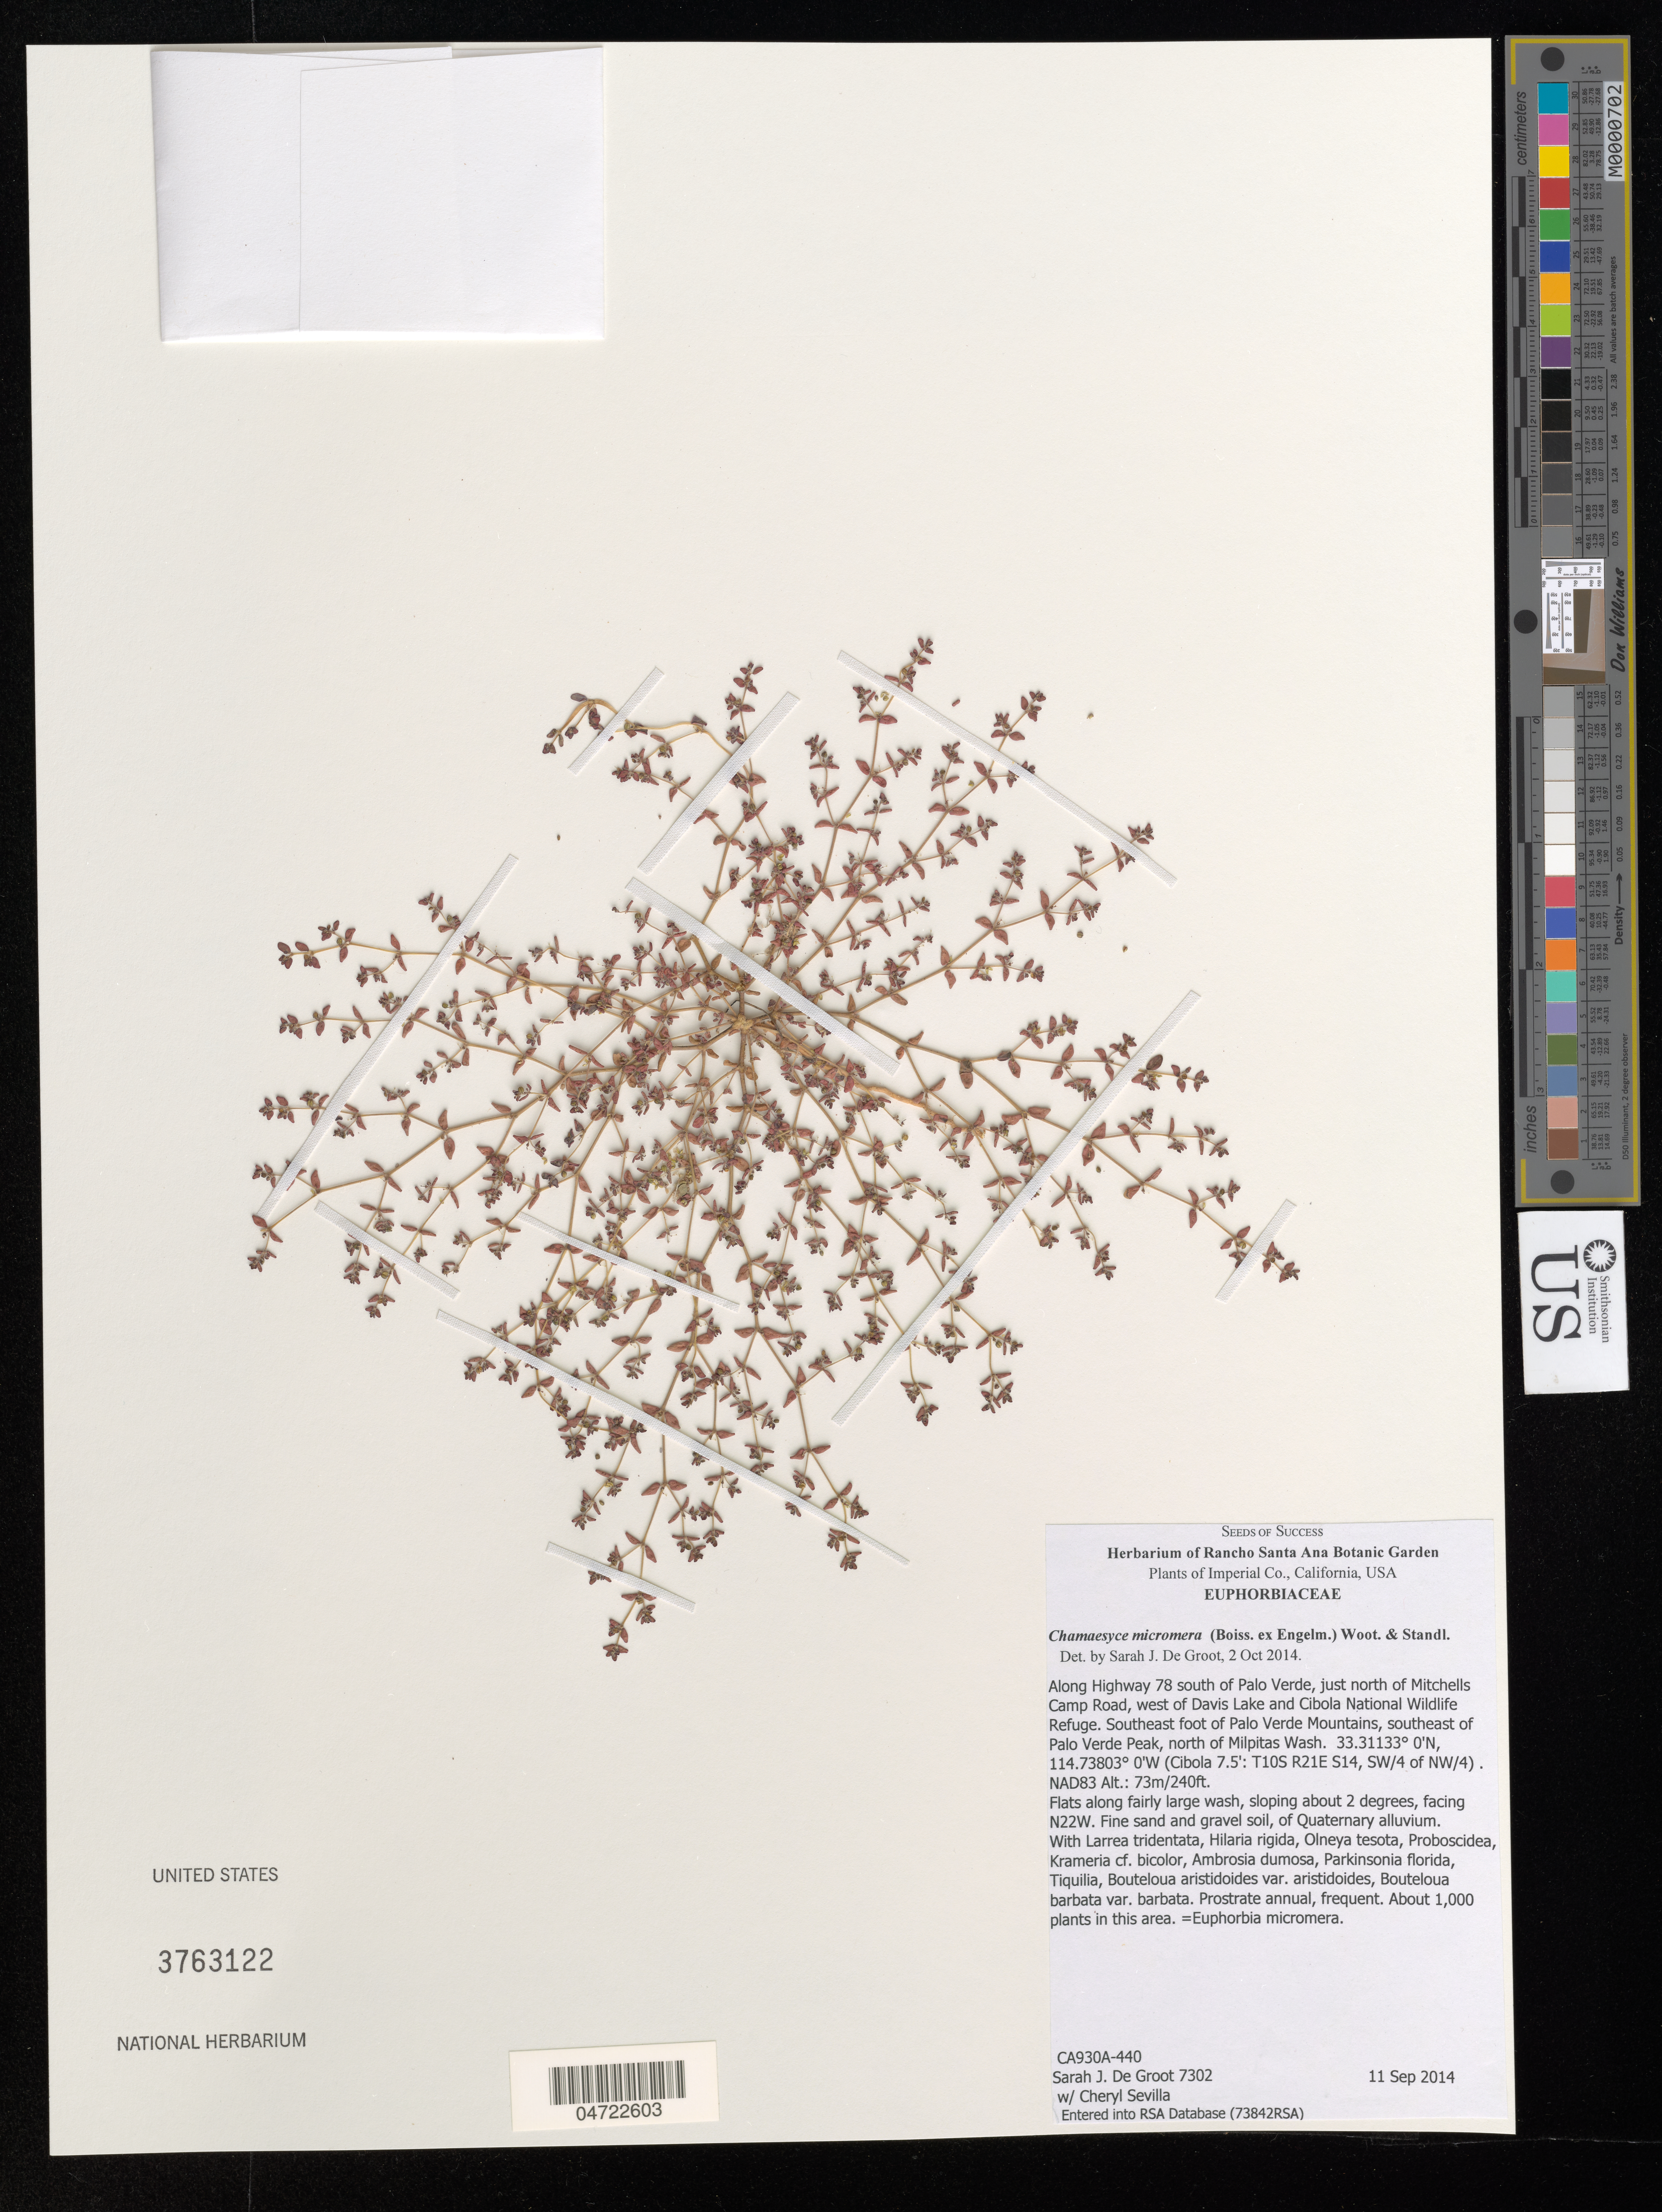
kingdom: Plantae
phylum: Tracheophyta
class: Magnoliopsida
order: Malpighiales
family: Euphorbiaceae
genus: Chamaesyce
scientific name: Chamaesyce micromera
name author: (Boiss. ex Engelm.) Wooton & Standl.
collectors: S. De Groot & C. Sevilla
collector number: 7302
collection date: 2014-09-11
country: United States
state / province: California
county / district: Imperial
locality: Imperial Co. Along Highway 78 south of Palo Verde, just north of Mitchells Camp Road, west of Davis Lake and Cibola National Wildlife Refuge. Southeast foot of Palo Verde Mountains, southeast of Palo Verde Peak, north of Milpitas Wash. (Cibola 7.5': T10S R21E S14, SW/4 of NW/4).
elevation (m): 73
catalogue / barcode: US 3763122